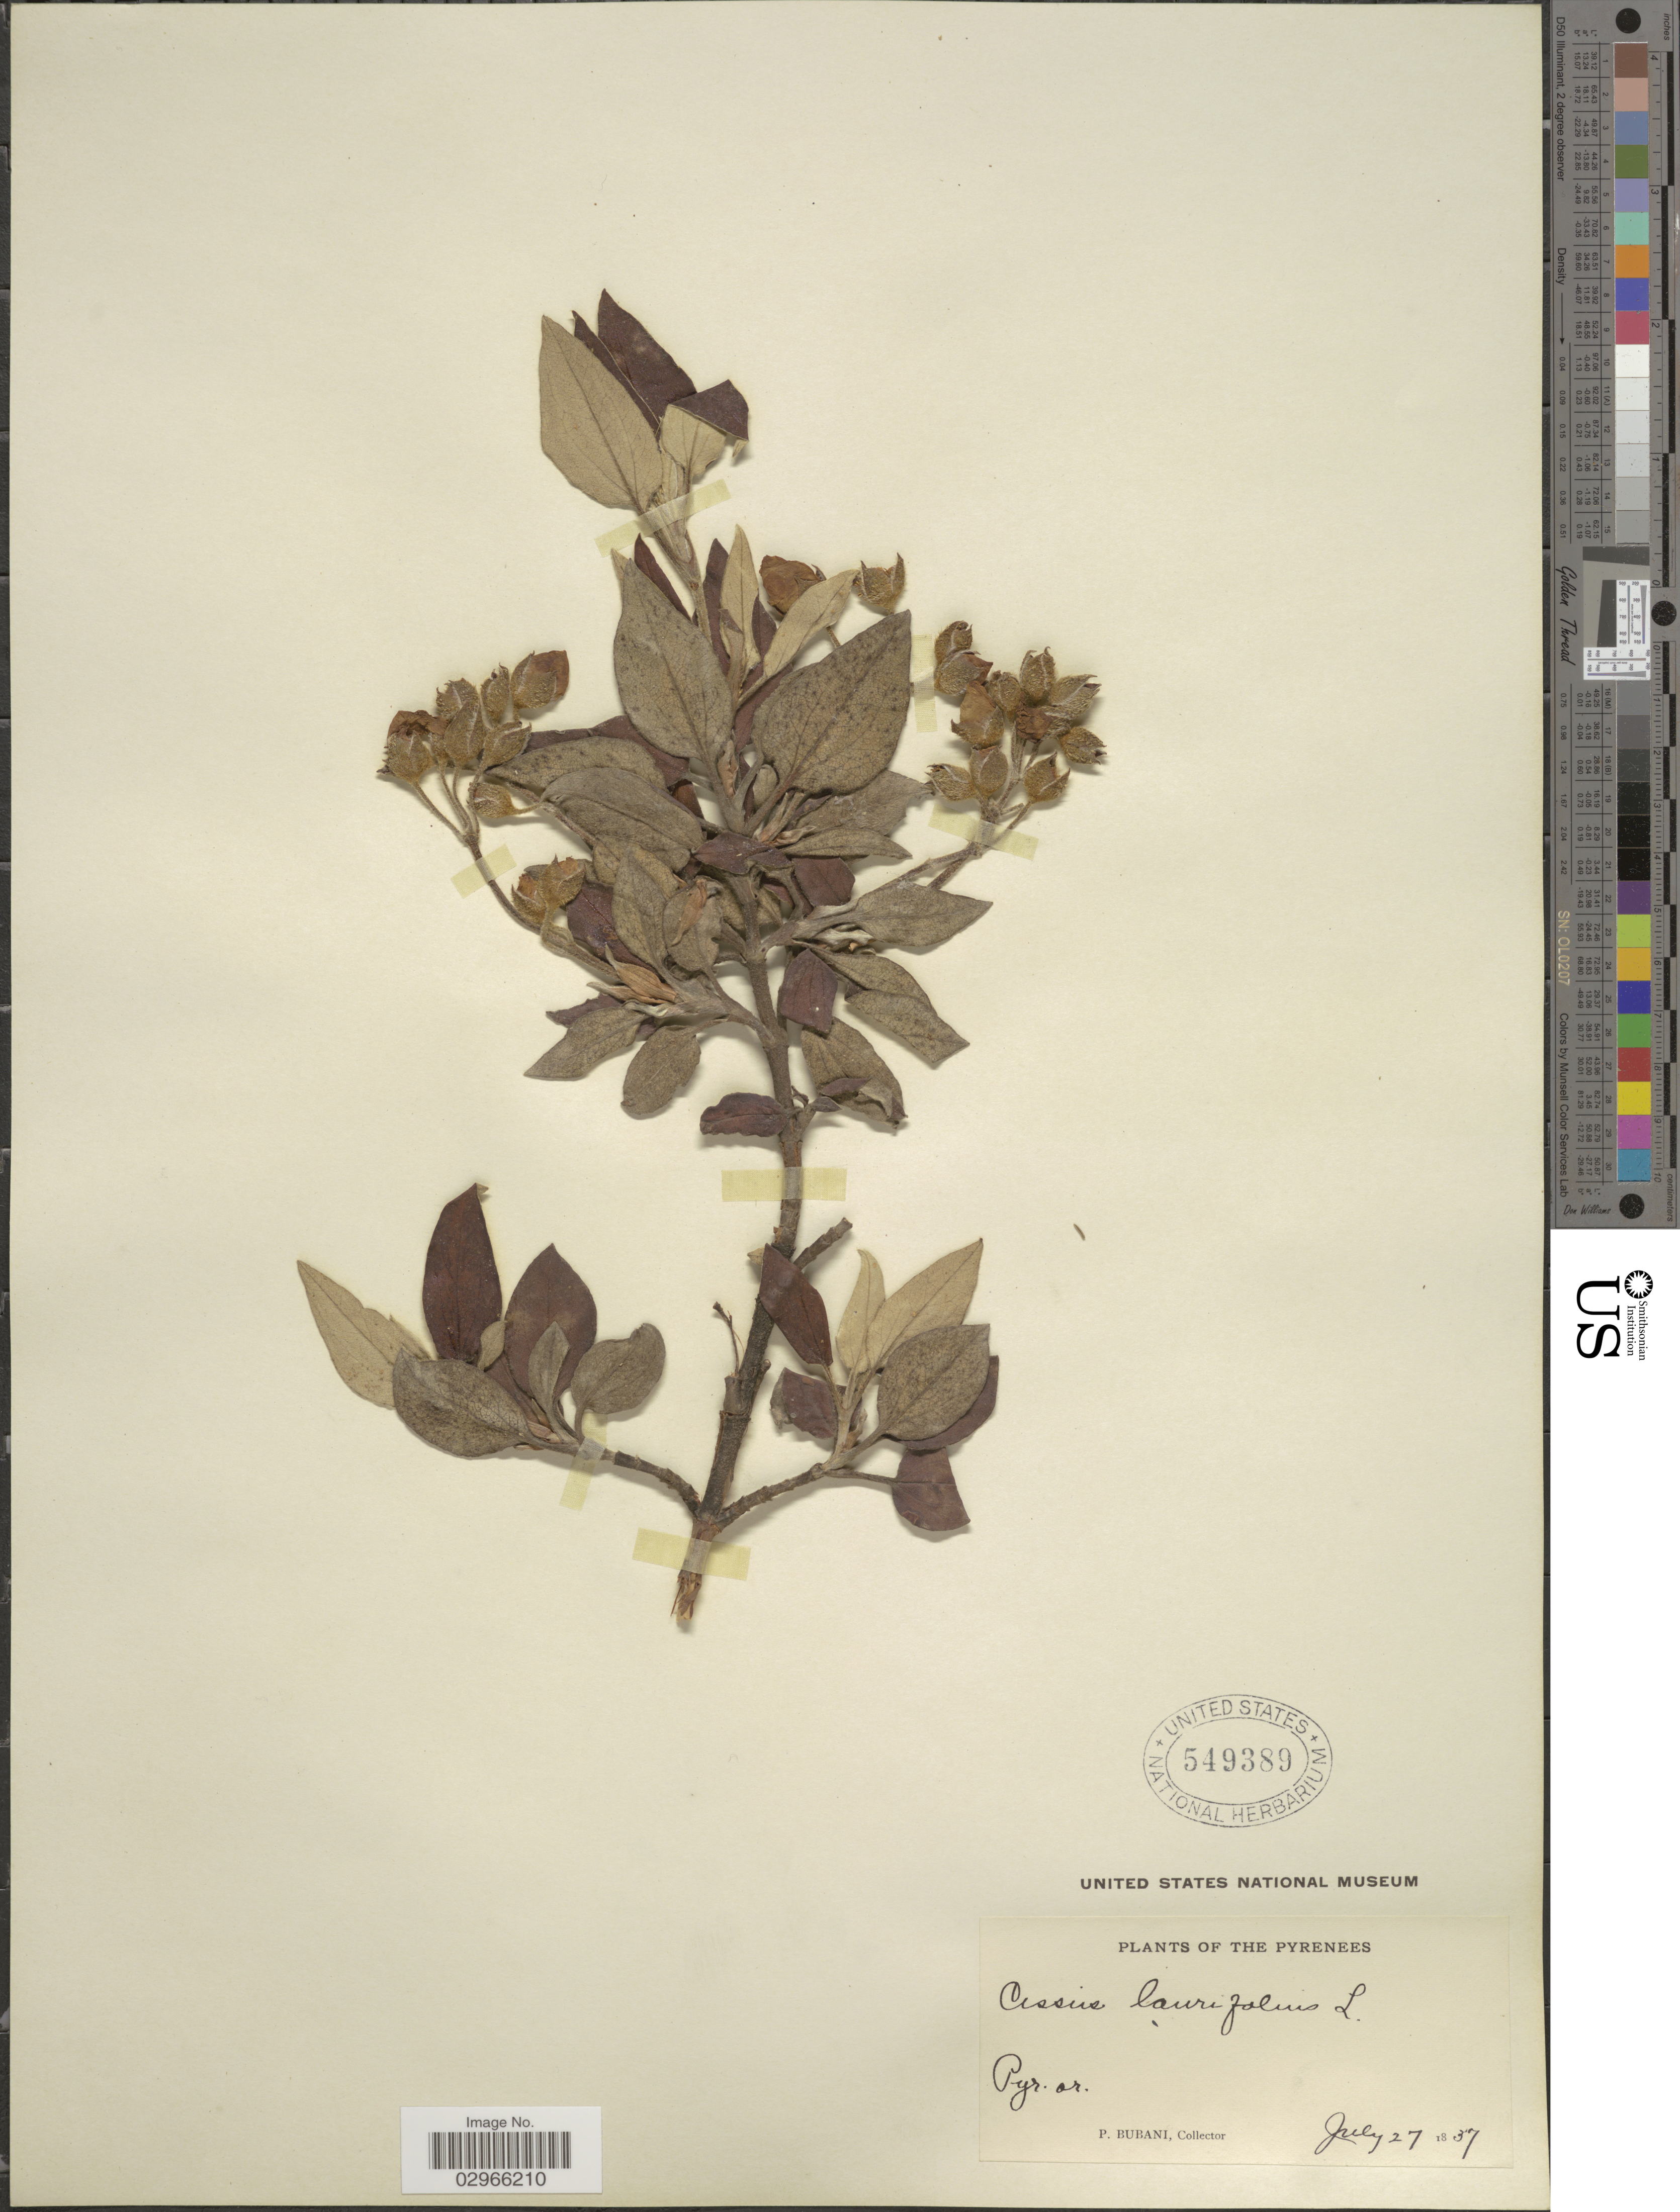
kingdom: Plantae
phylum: Tracheophyta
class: Magnoliopsida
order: Malvales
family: Cistaceae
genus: Cistus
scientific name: Cistus laurifolius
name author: L.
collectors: P. Bubani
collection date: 1837-07-27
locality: The Pyrenees. Pyr. or.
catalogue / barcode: US 549389